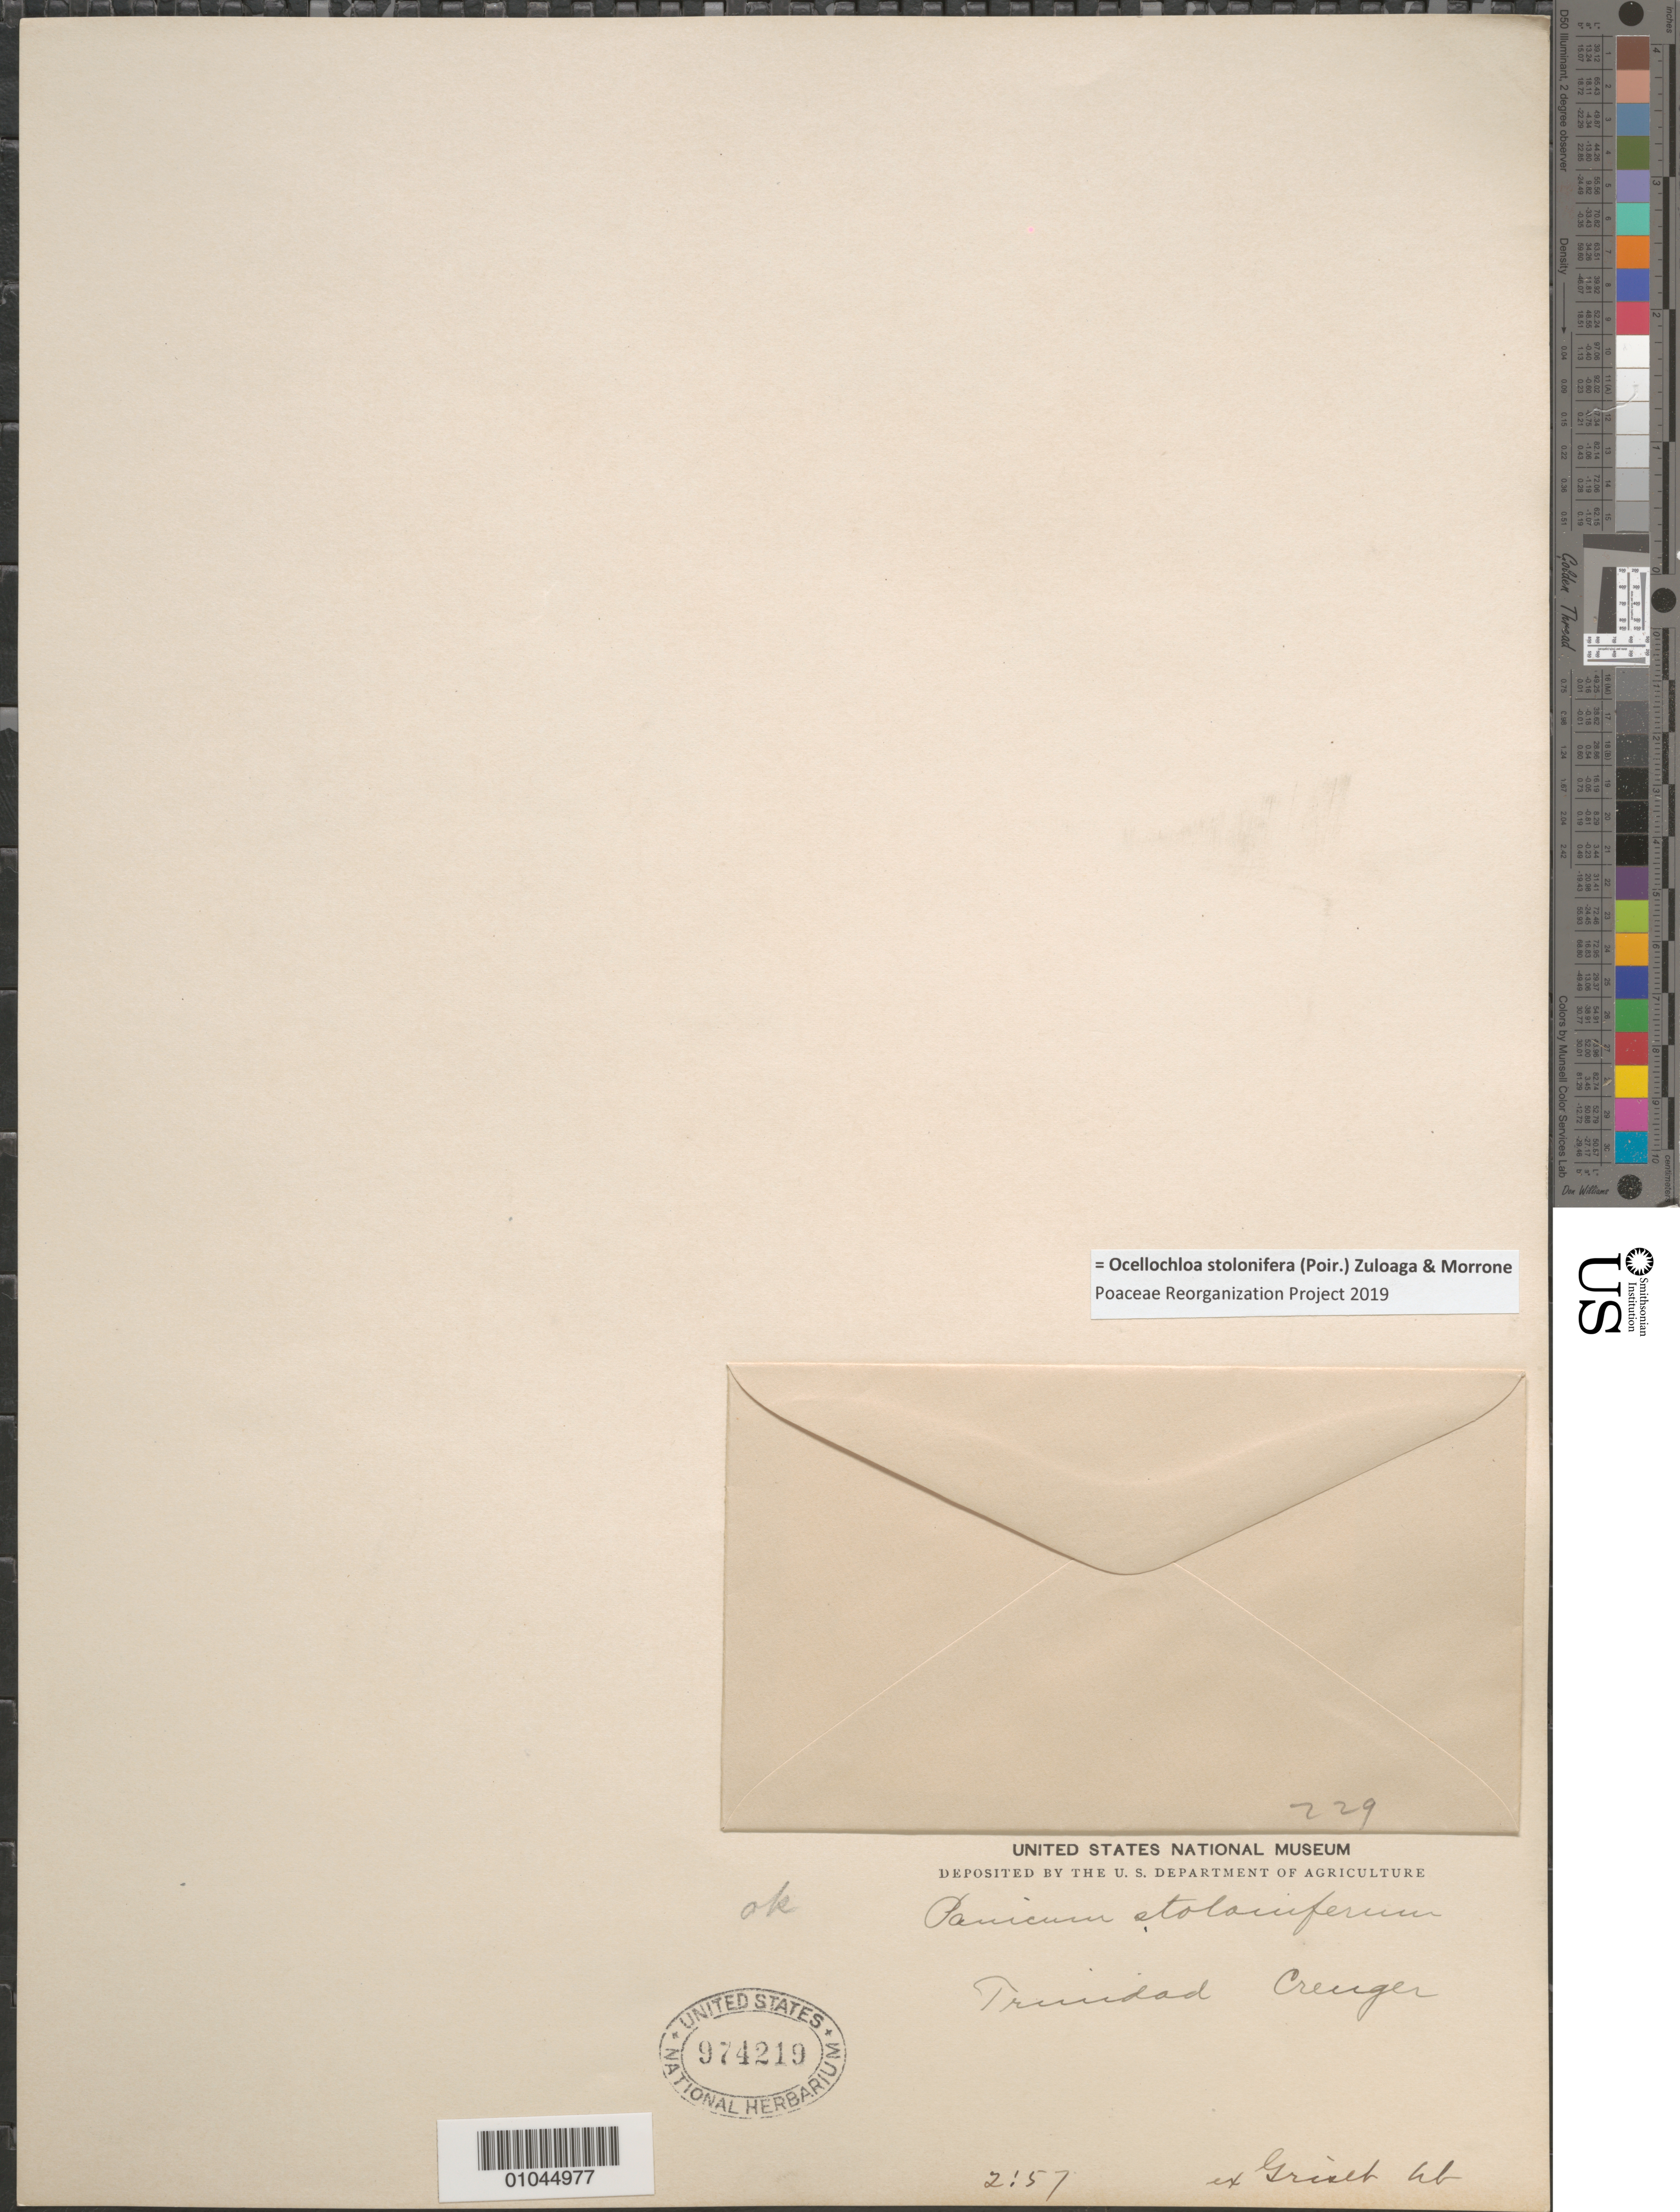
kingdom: Plantae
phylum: Tracheophyta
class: Liliopsida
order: Poales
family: Poaceae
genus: Panicum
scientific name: Panicum stoloniferum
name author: Poir.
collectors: H. Crüger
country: Trinidad and Tobago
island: Trinidad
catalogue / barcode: US 974219